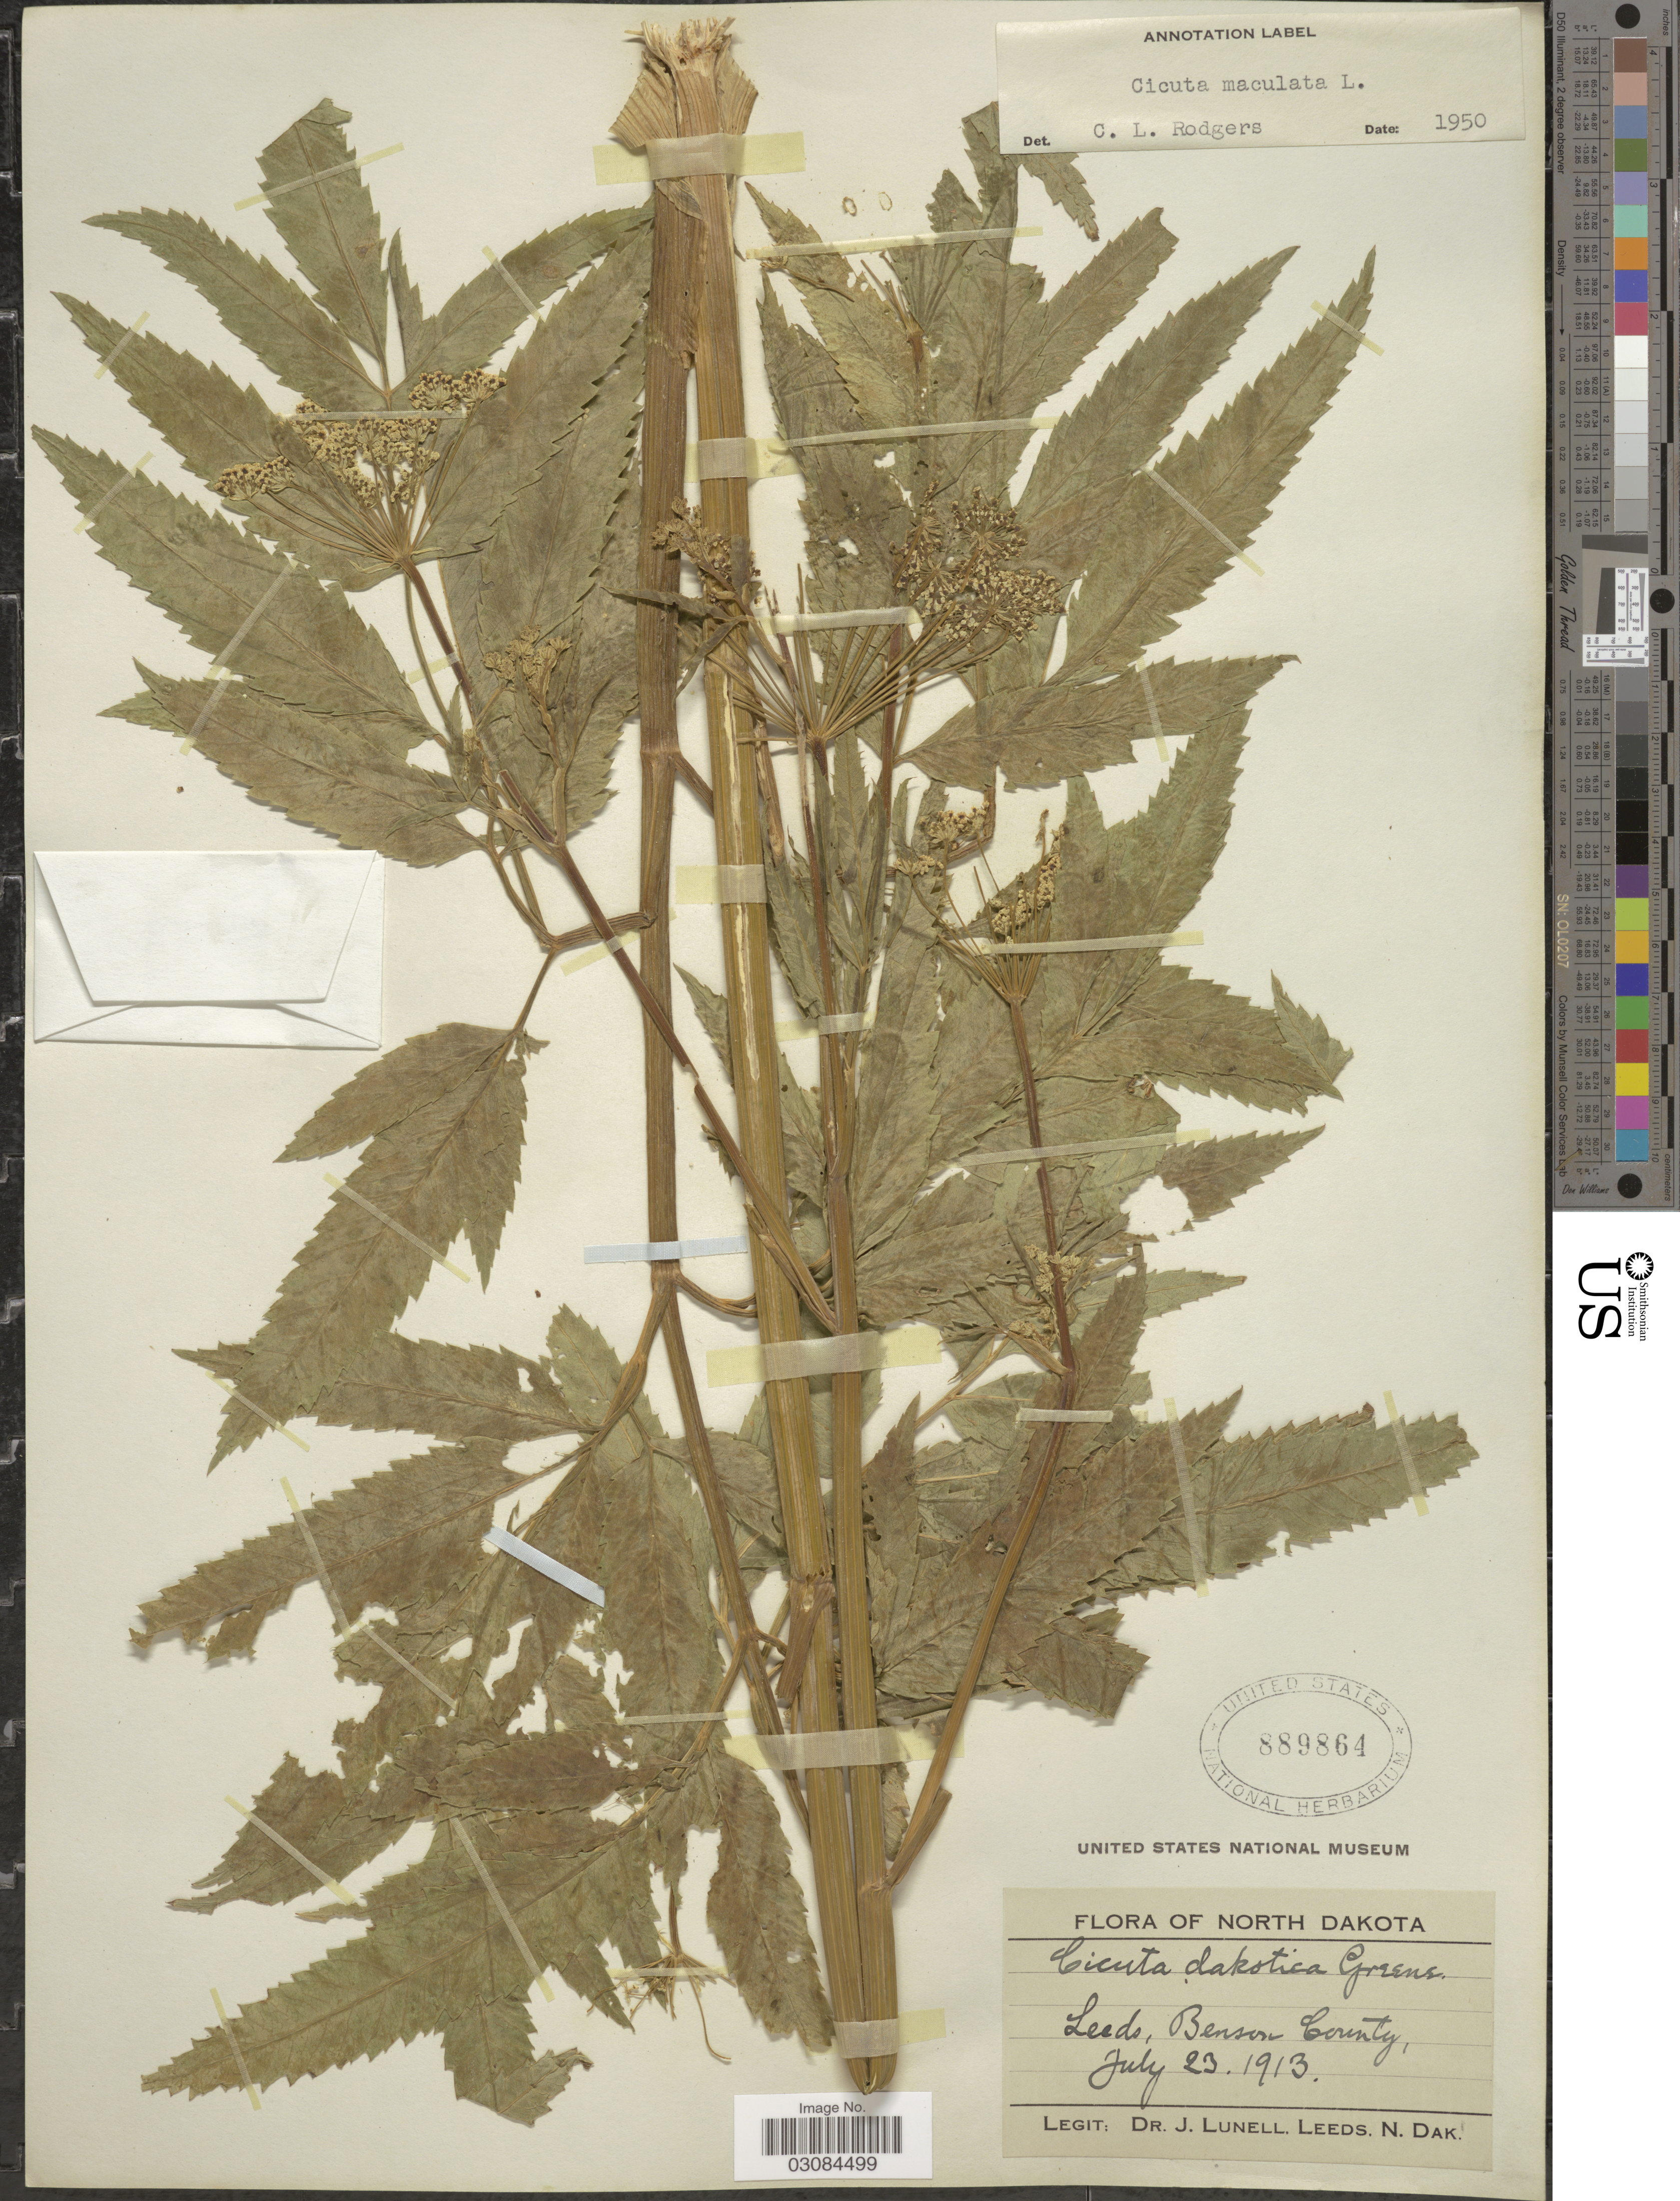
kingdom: Plantae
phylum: Tracheophyta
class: Magnoliopsida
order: Apiales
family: Apiaceae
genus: Cicuta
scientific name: Cicuta maculata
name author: L.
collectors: J. Lunell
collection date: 1913-07-23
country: United States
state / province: North Dakota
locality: Leeds, Benson County.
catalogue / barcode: US 889864